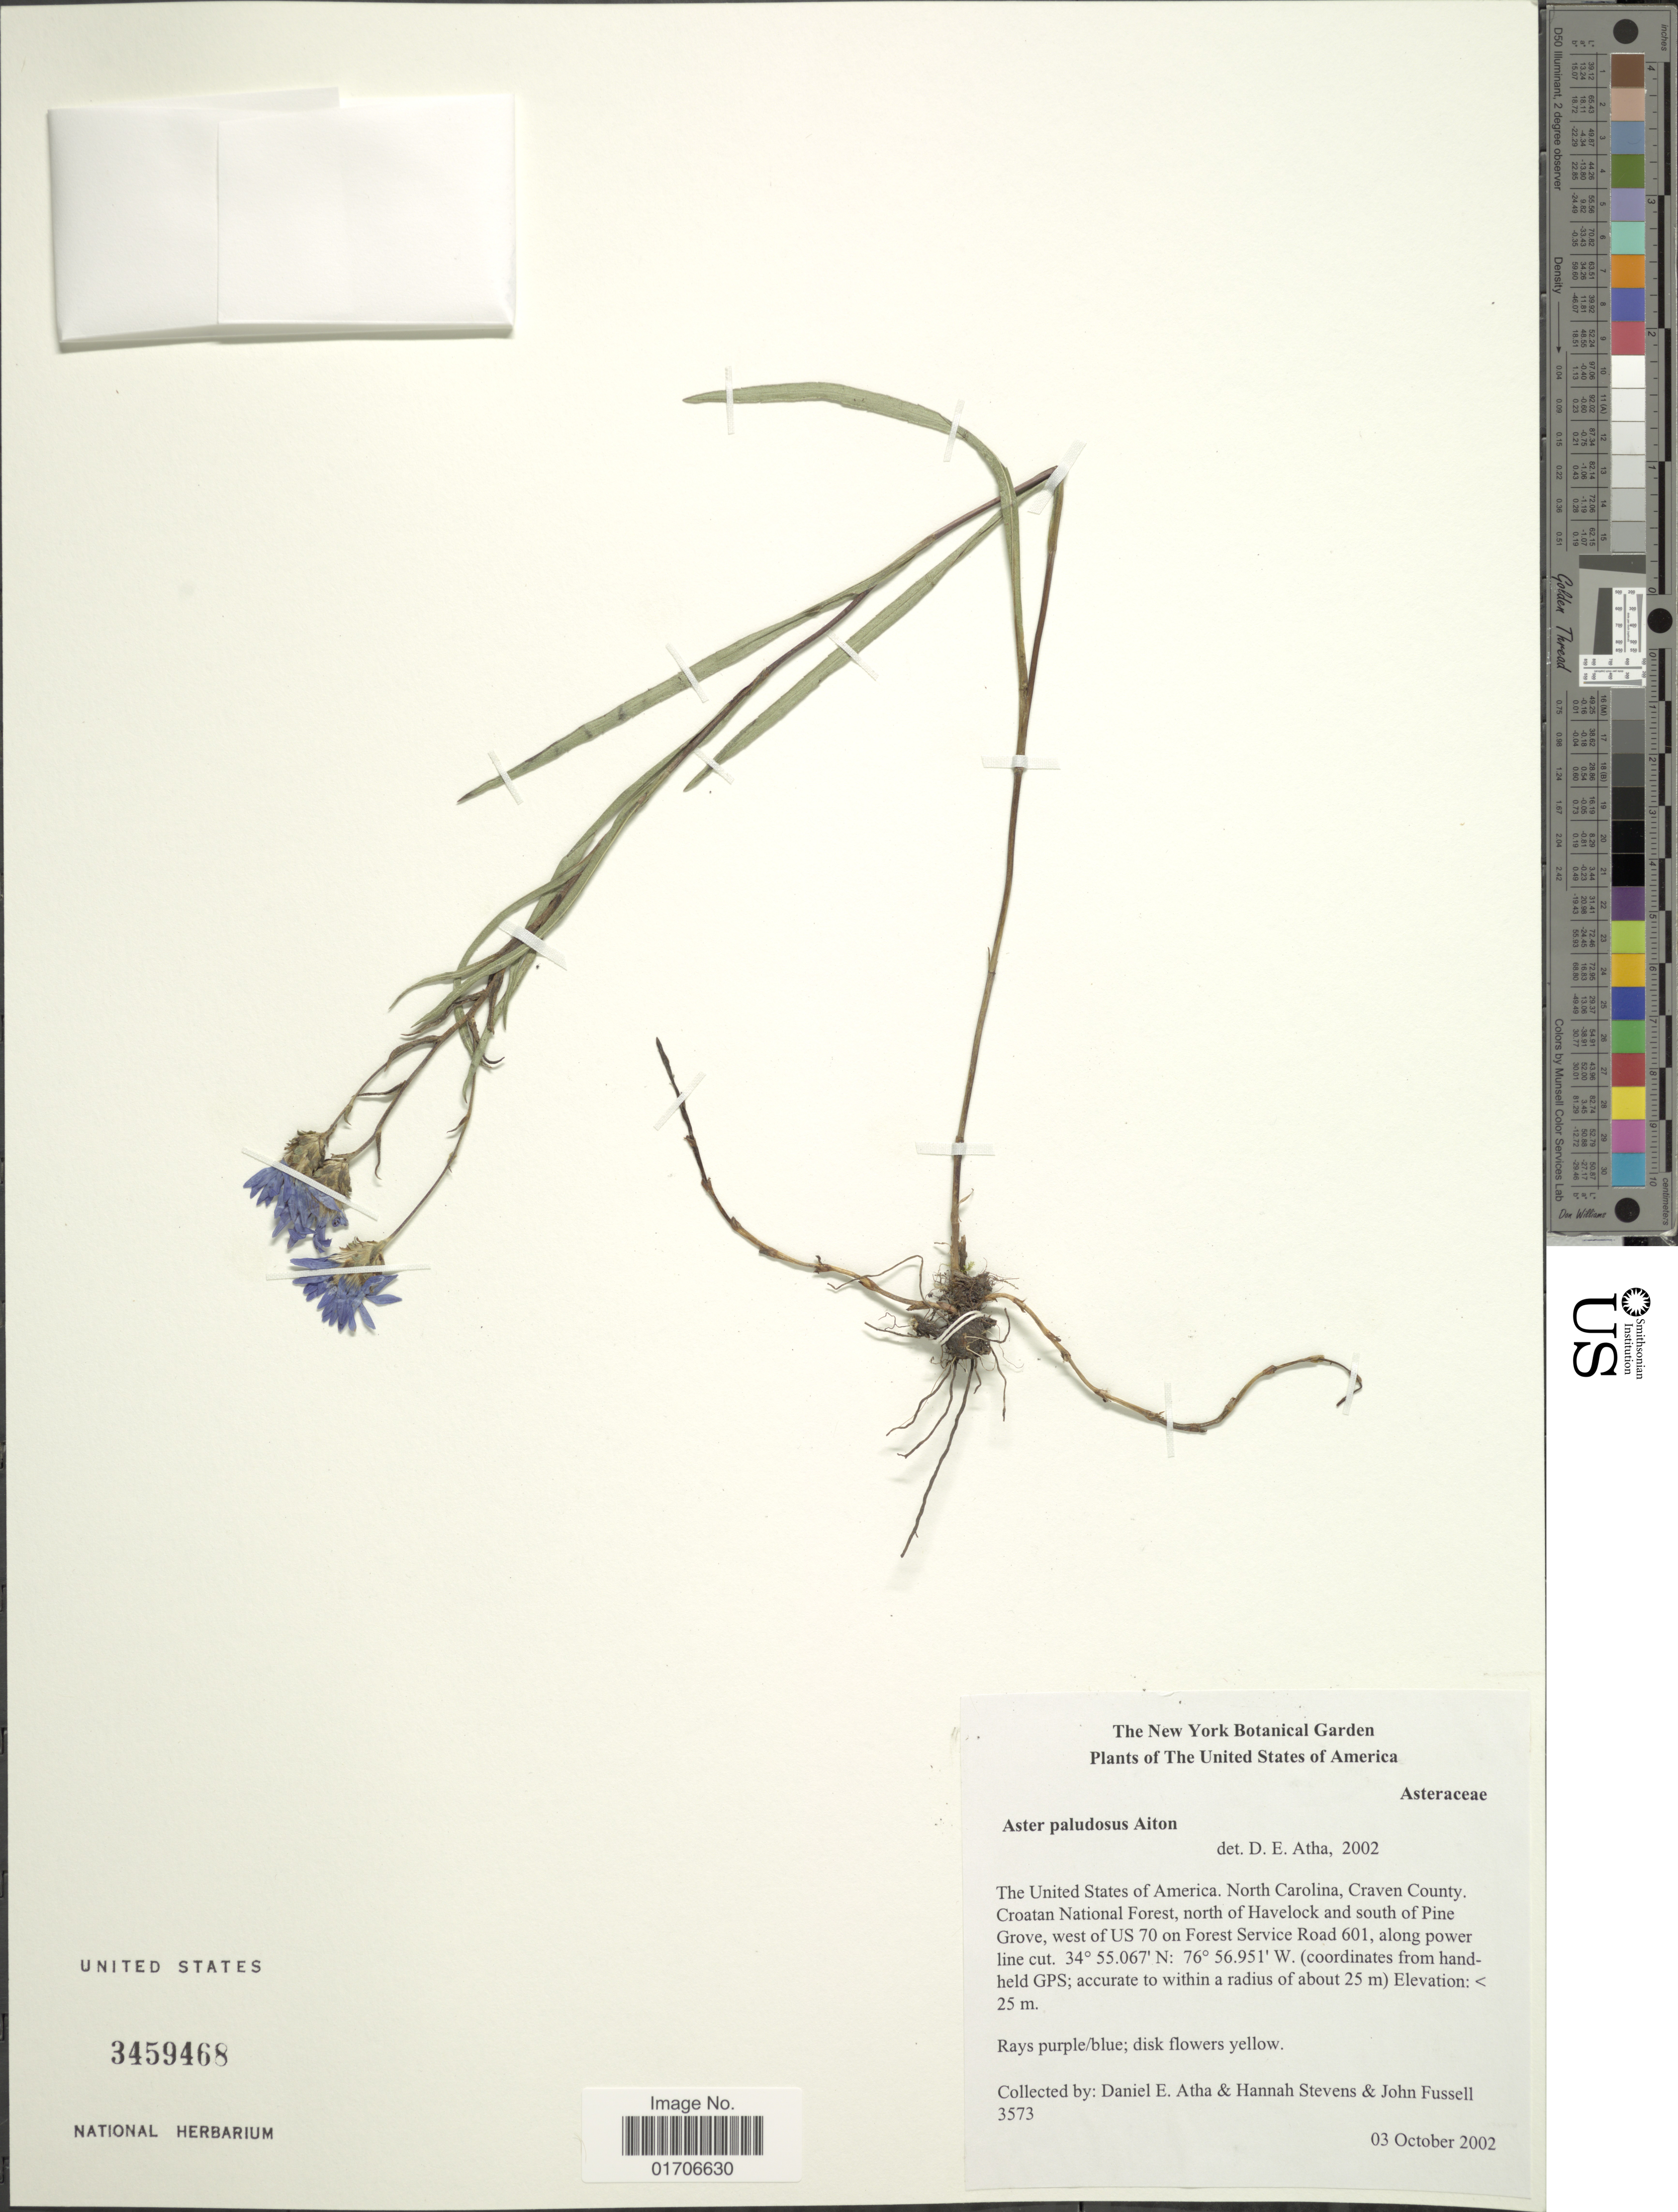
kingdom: Plantae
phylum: Tracheophyta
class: Magnoliopsida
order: Asterales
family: Asteraceae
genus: Eurybia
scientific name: Eurybia paludosa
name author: (Aiton) G.L. Nesom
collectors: D. Atha, H. Stevens & J. Fussell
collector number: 3573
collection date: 2002-10-03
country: United States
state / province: North Carolina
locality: The United States of America. North Carolina, Craven County. Croatan National Forest, north of Havelock and south of Pine Grove, west of US 70 on Forest Service Road 601, along power line cut.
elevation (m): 25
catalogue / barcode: US 3459468